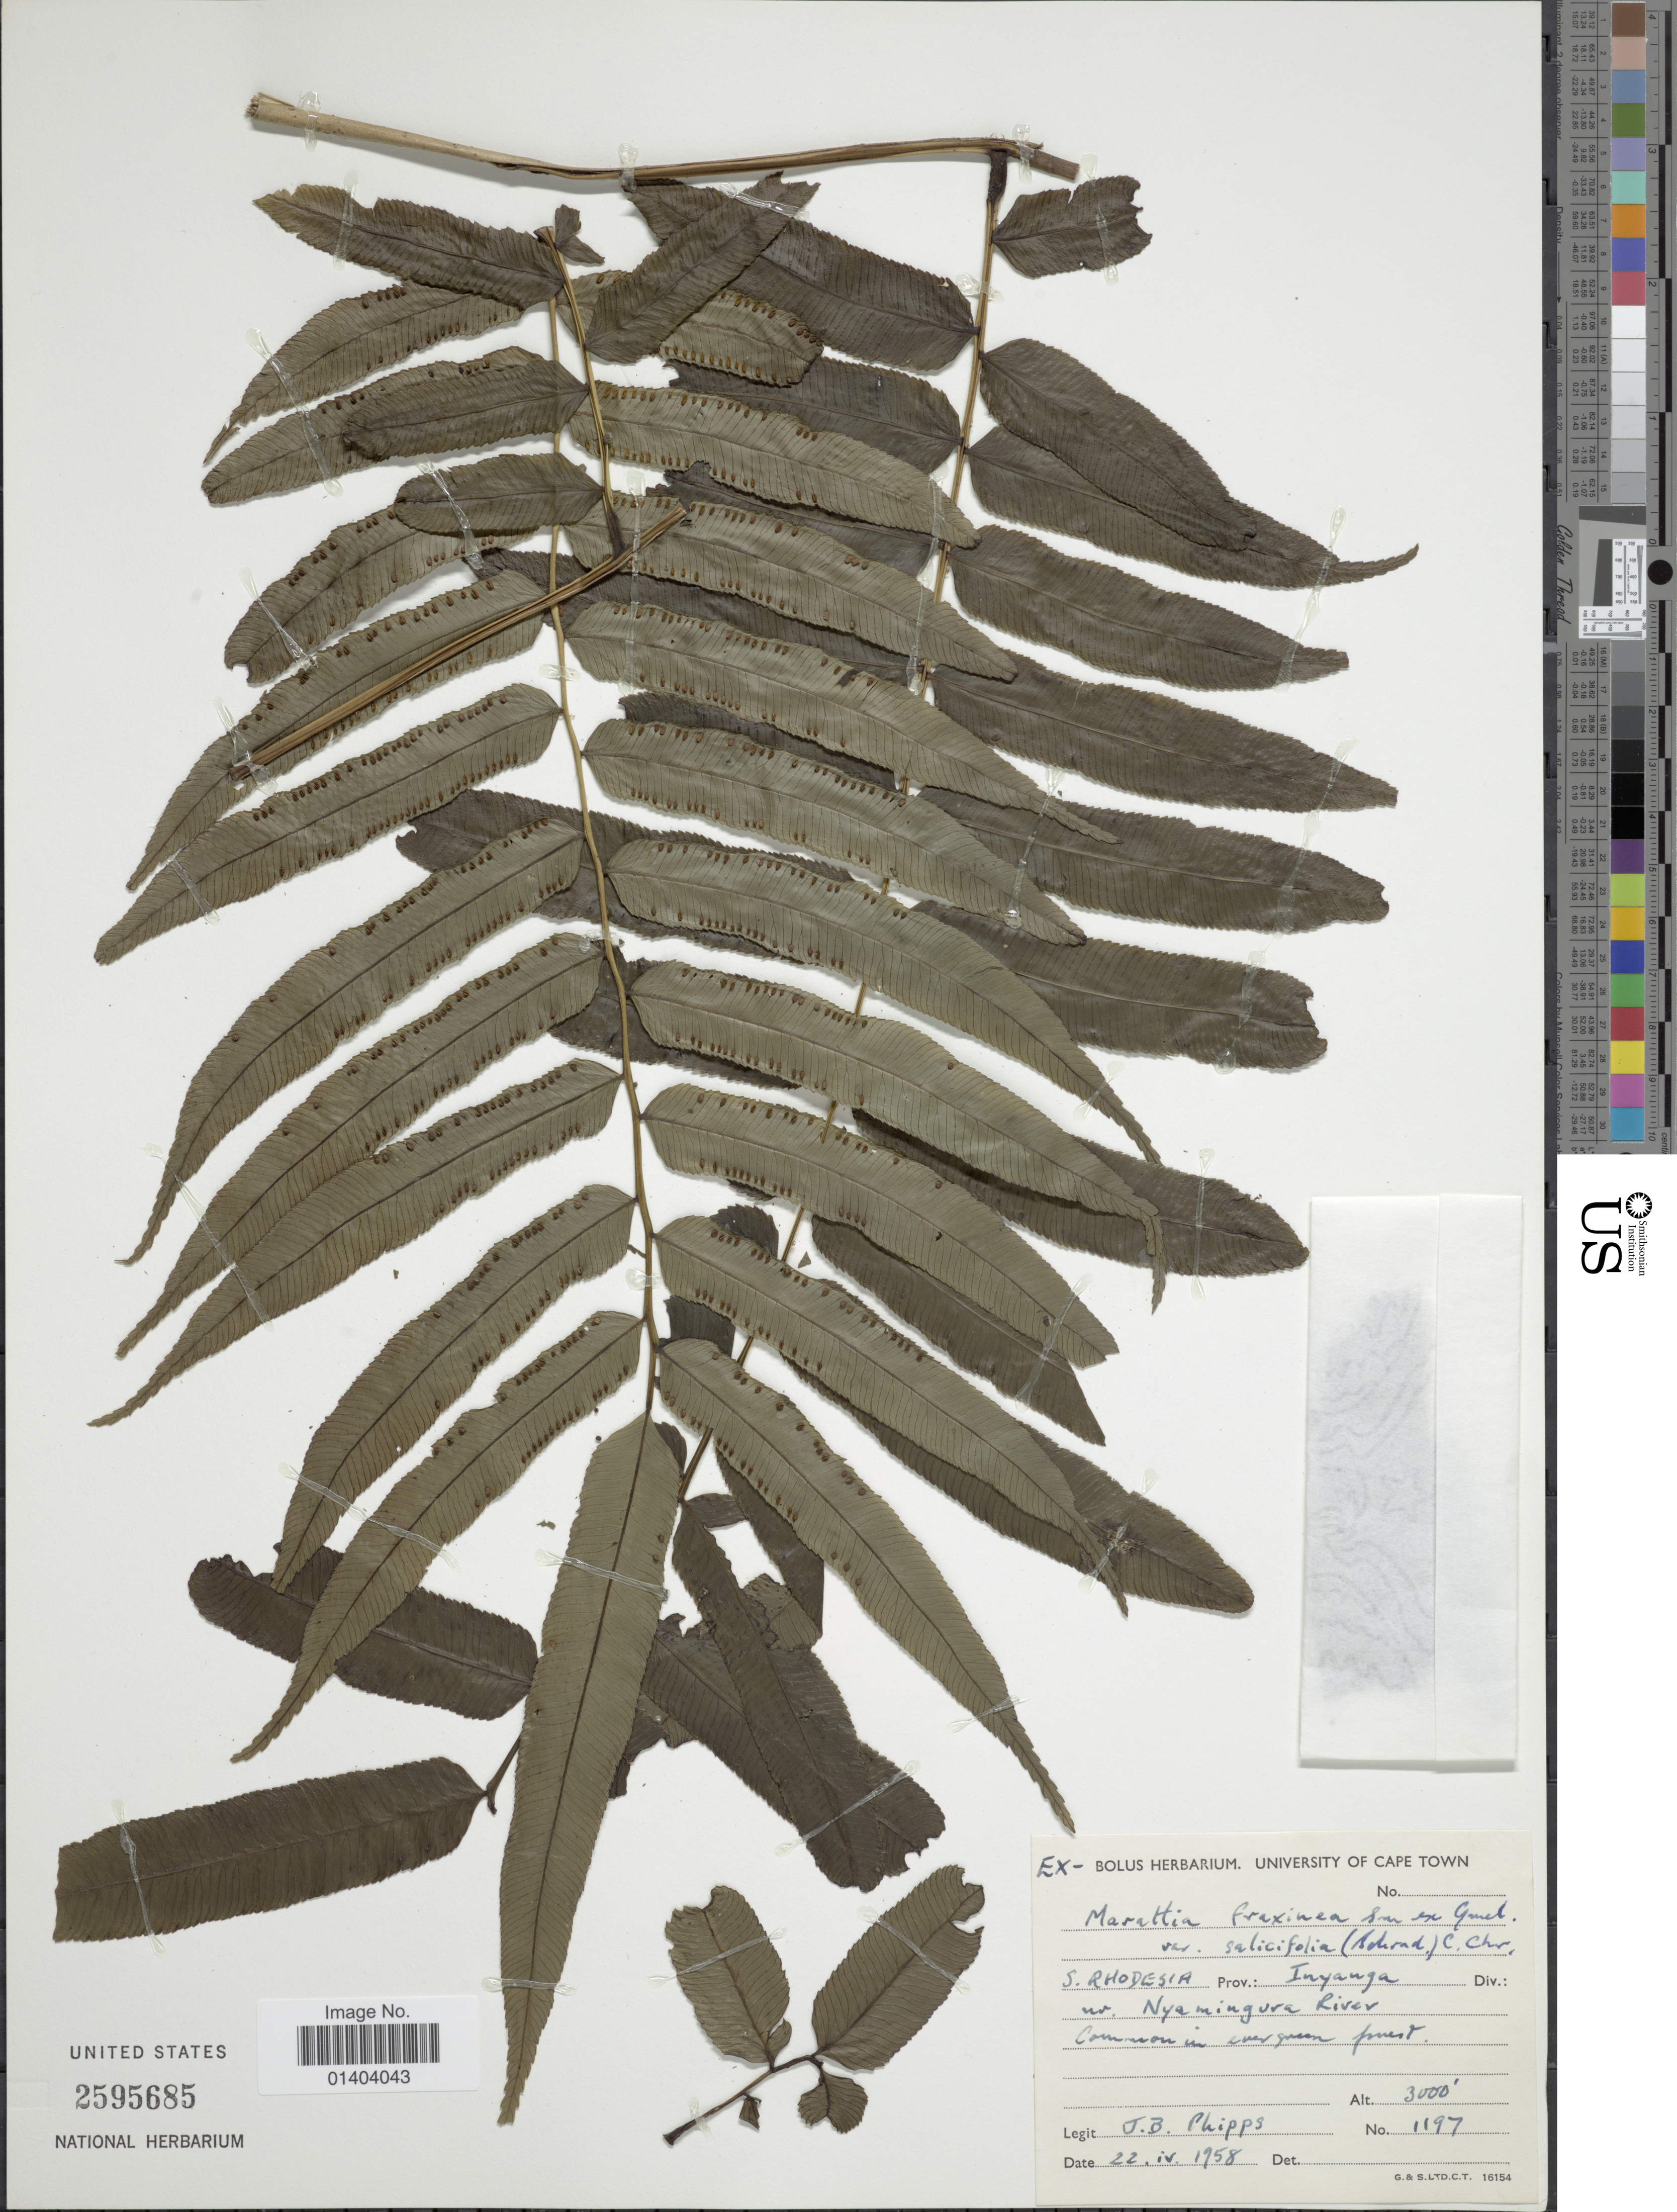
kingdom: Plantae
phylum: Tracheophyta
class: Polypodiopsida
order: Marattiales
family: Marattiaceae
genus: Ptisana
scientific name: Ptisana fraxinea var. salicifolia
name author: (Schrad.) Murdock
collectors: J. Phipps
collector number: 1197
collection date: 1958-04-22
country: Zimbabwe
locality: S. Rhodesia. Prov. Inyanga, nr. Nyamingura River.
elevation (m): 914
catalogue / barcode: US 2595685